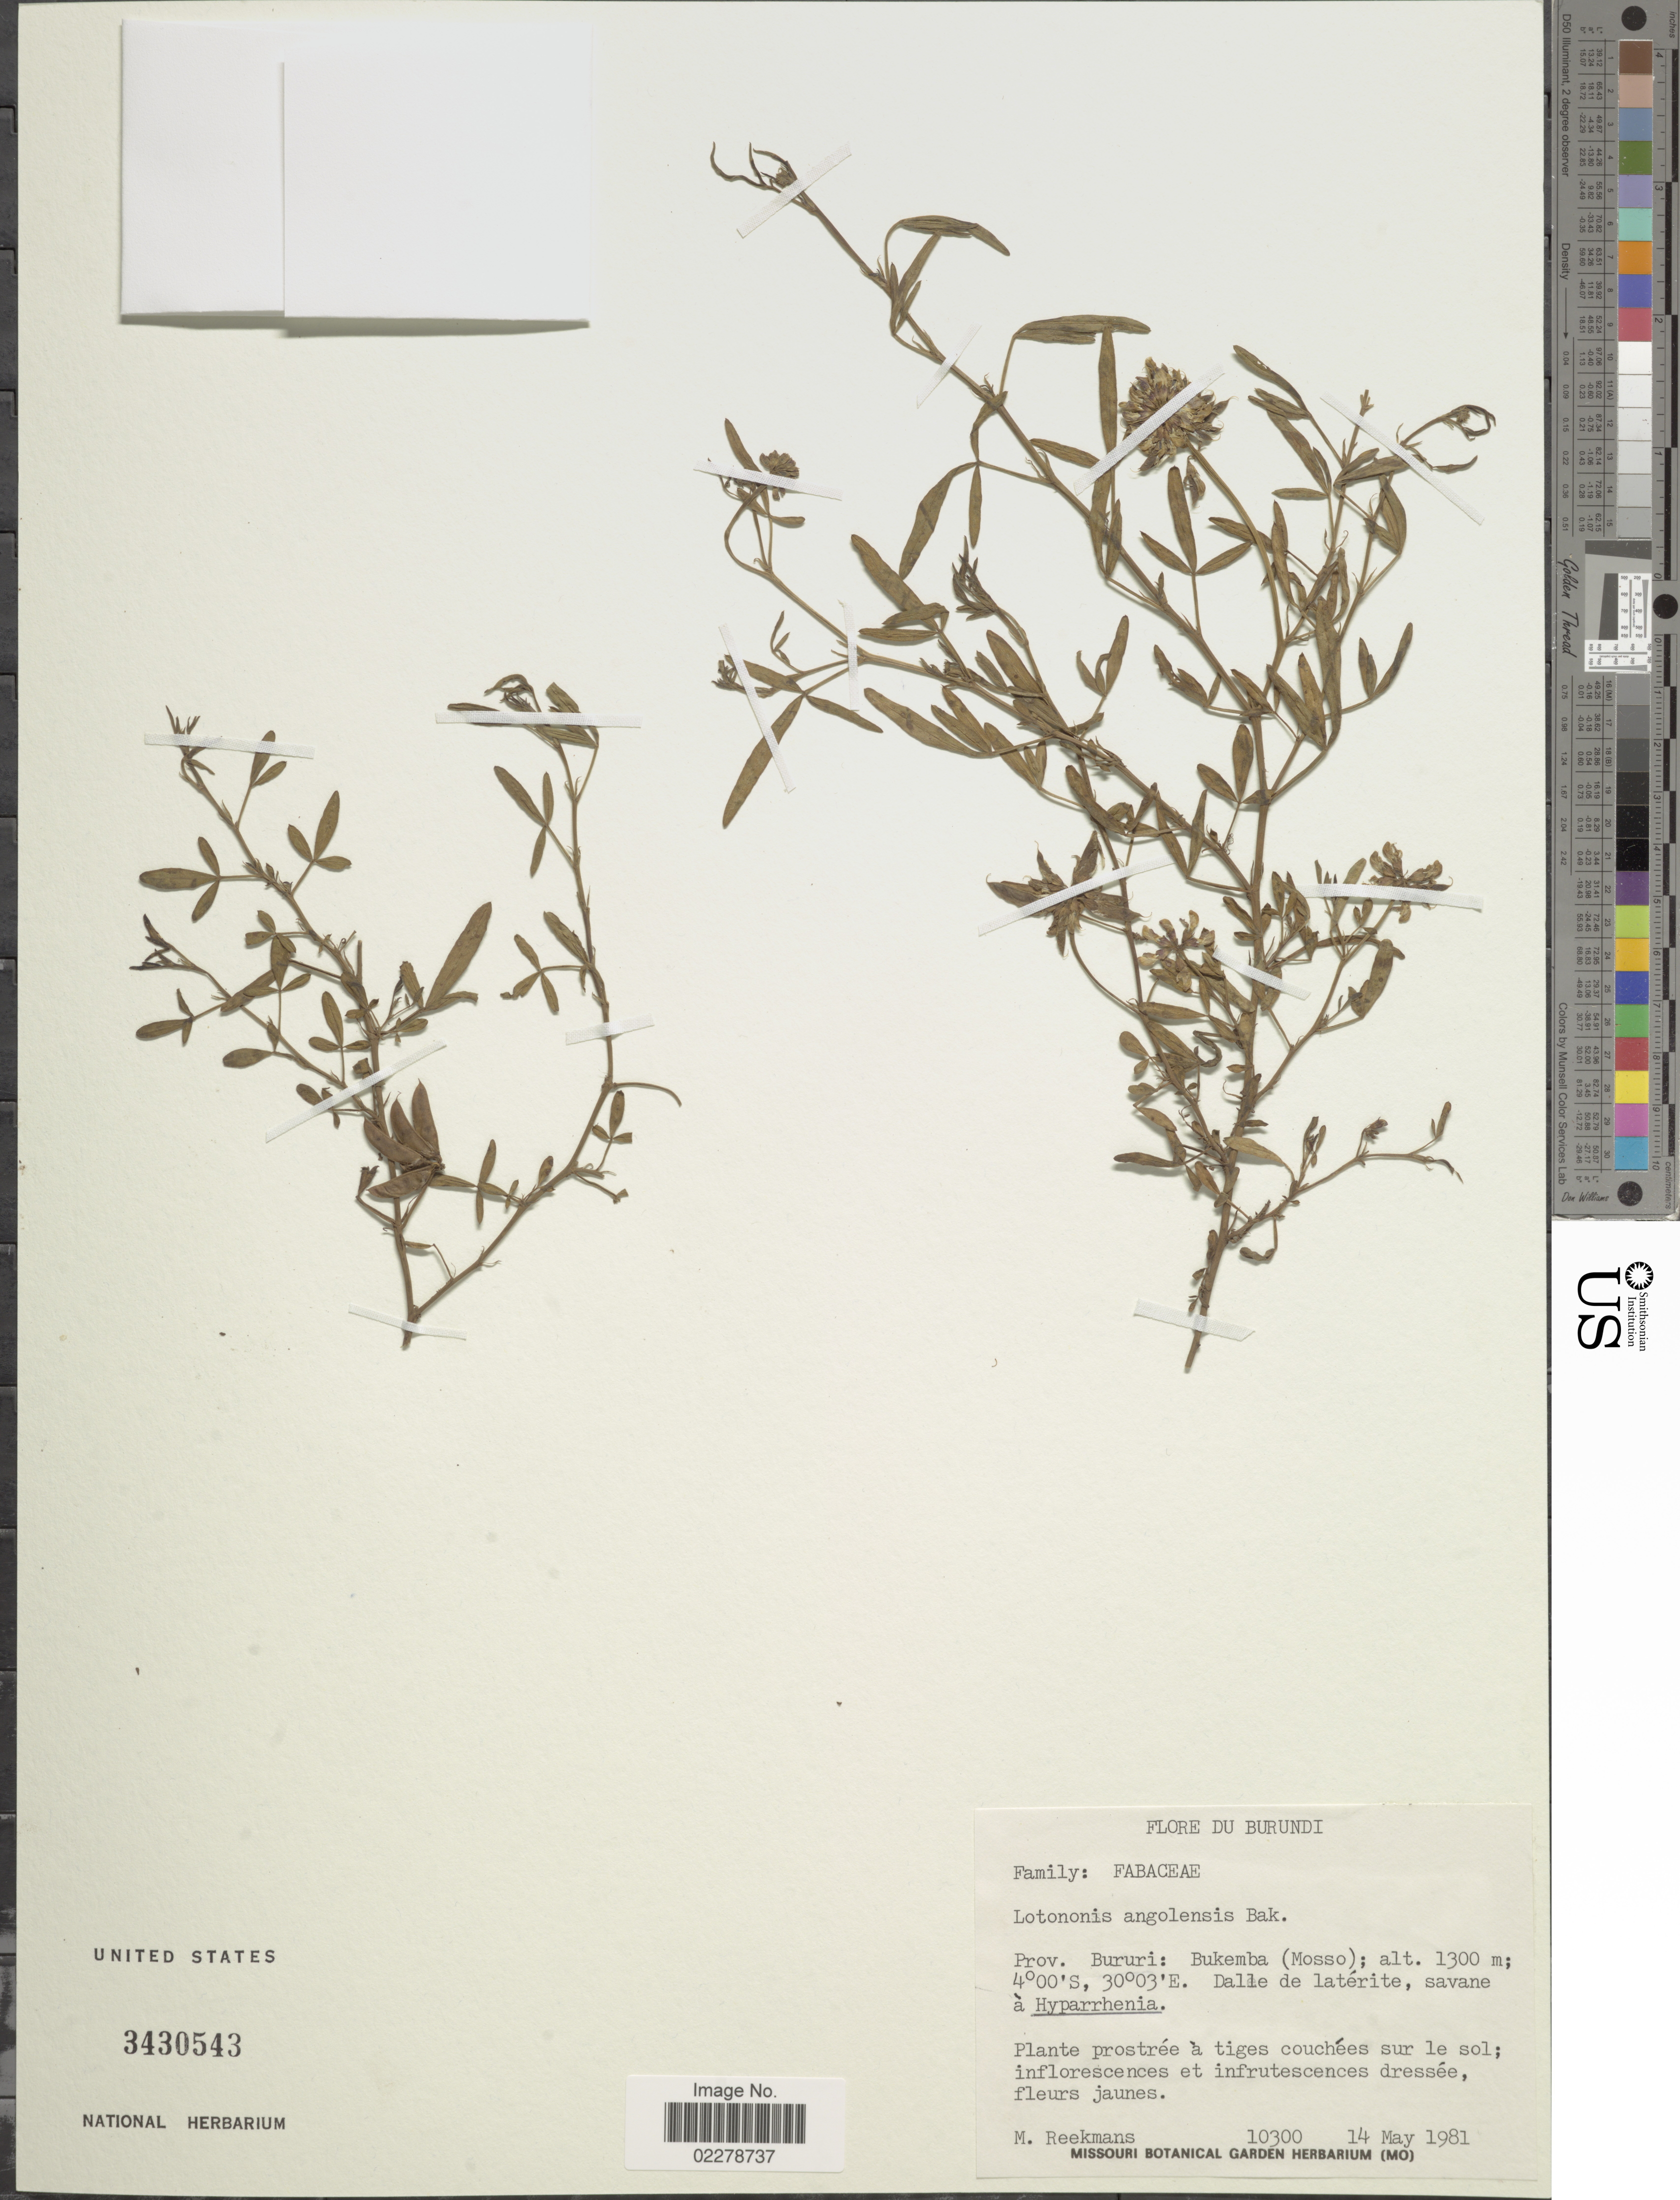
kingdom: Plantae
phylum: Tracheophyta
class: Magnoliopsida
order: Fabales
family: Fabaceae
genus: Lotononis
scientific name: Lotononis angolensis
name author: Baker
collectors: M. Reekmans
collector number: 10300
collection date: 1981-05-14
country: Burundi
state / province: Bururi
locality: Bukemba (Mosso). Dalle de laterite, savana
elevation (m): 1300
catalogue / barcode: US 3430543